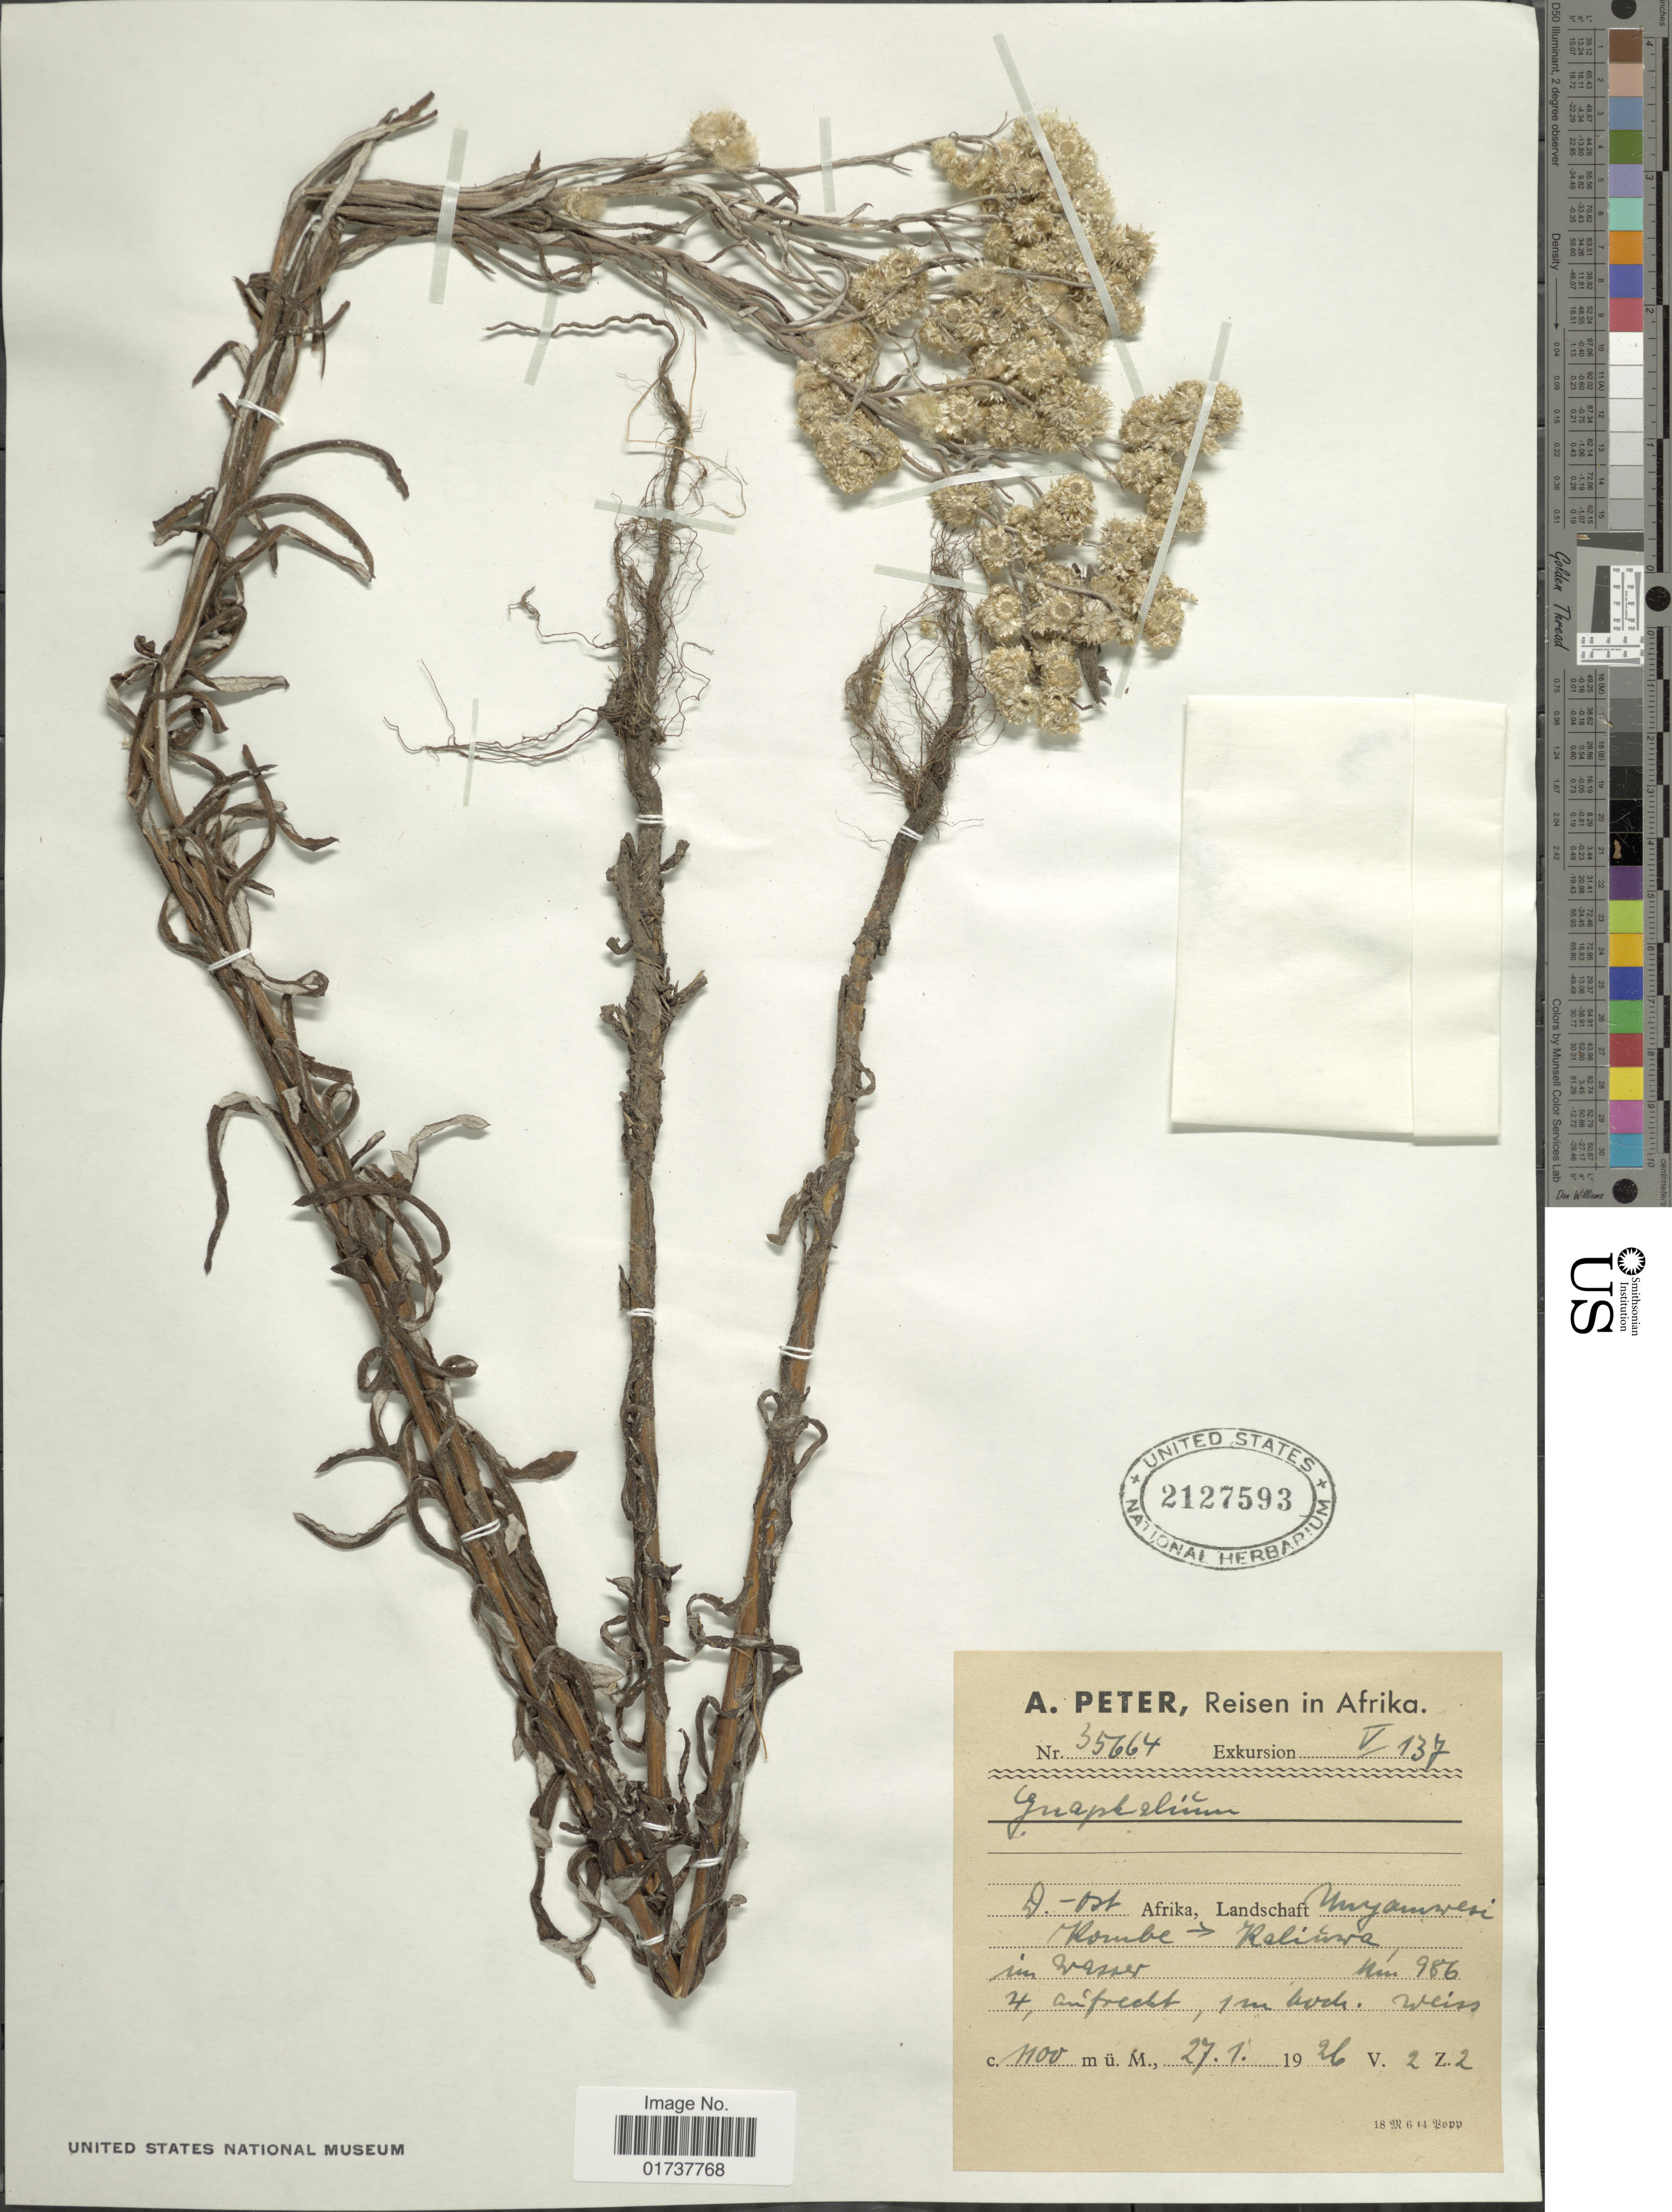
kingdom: Plantae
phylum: Tracheophyta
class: Magnoliopsida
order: Asterales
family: Asteraceae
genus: Gnaphalium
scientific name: Gnaphalium sp.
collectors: A. Peter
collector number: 35664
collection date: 1926-11-27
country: Tanzania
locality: Nyamagana, Kombe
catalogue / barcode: US 2127593